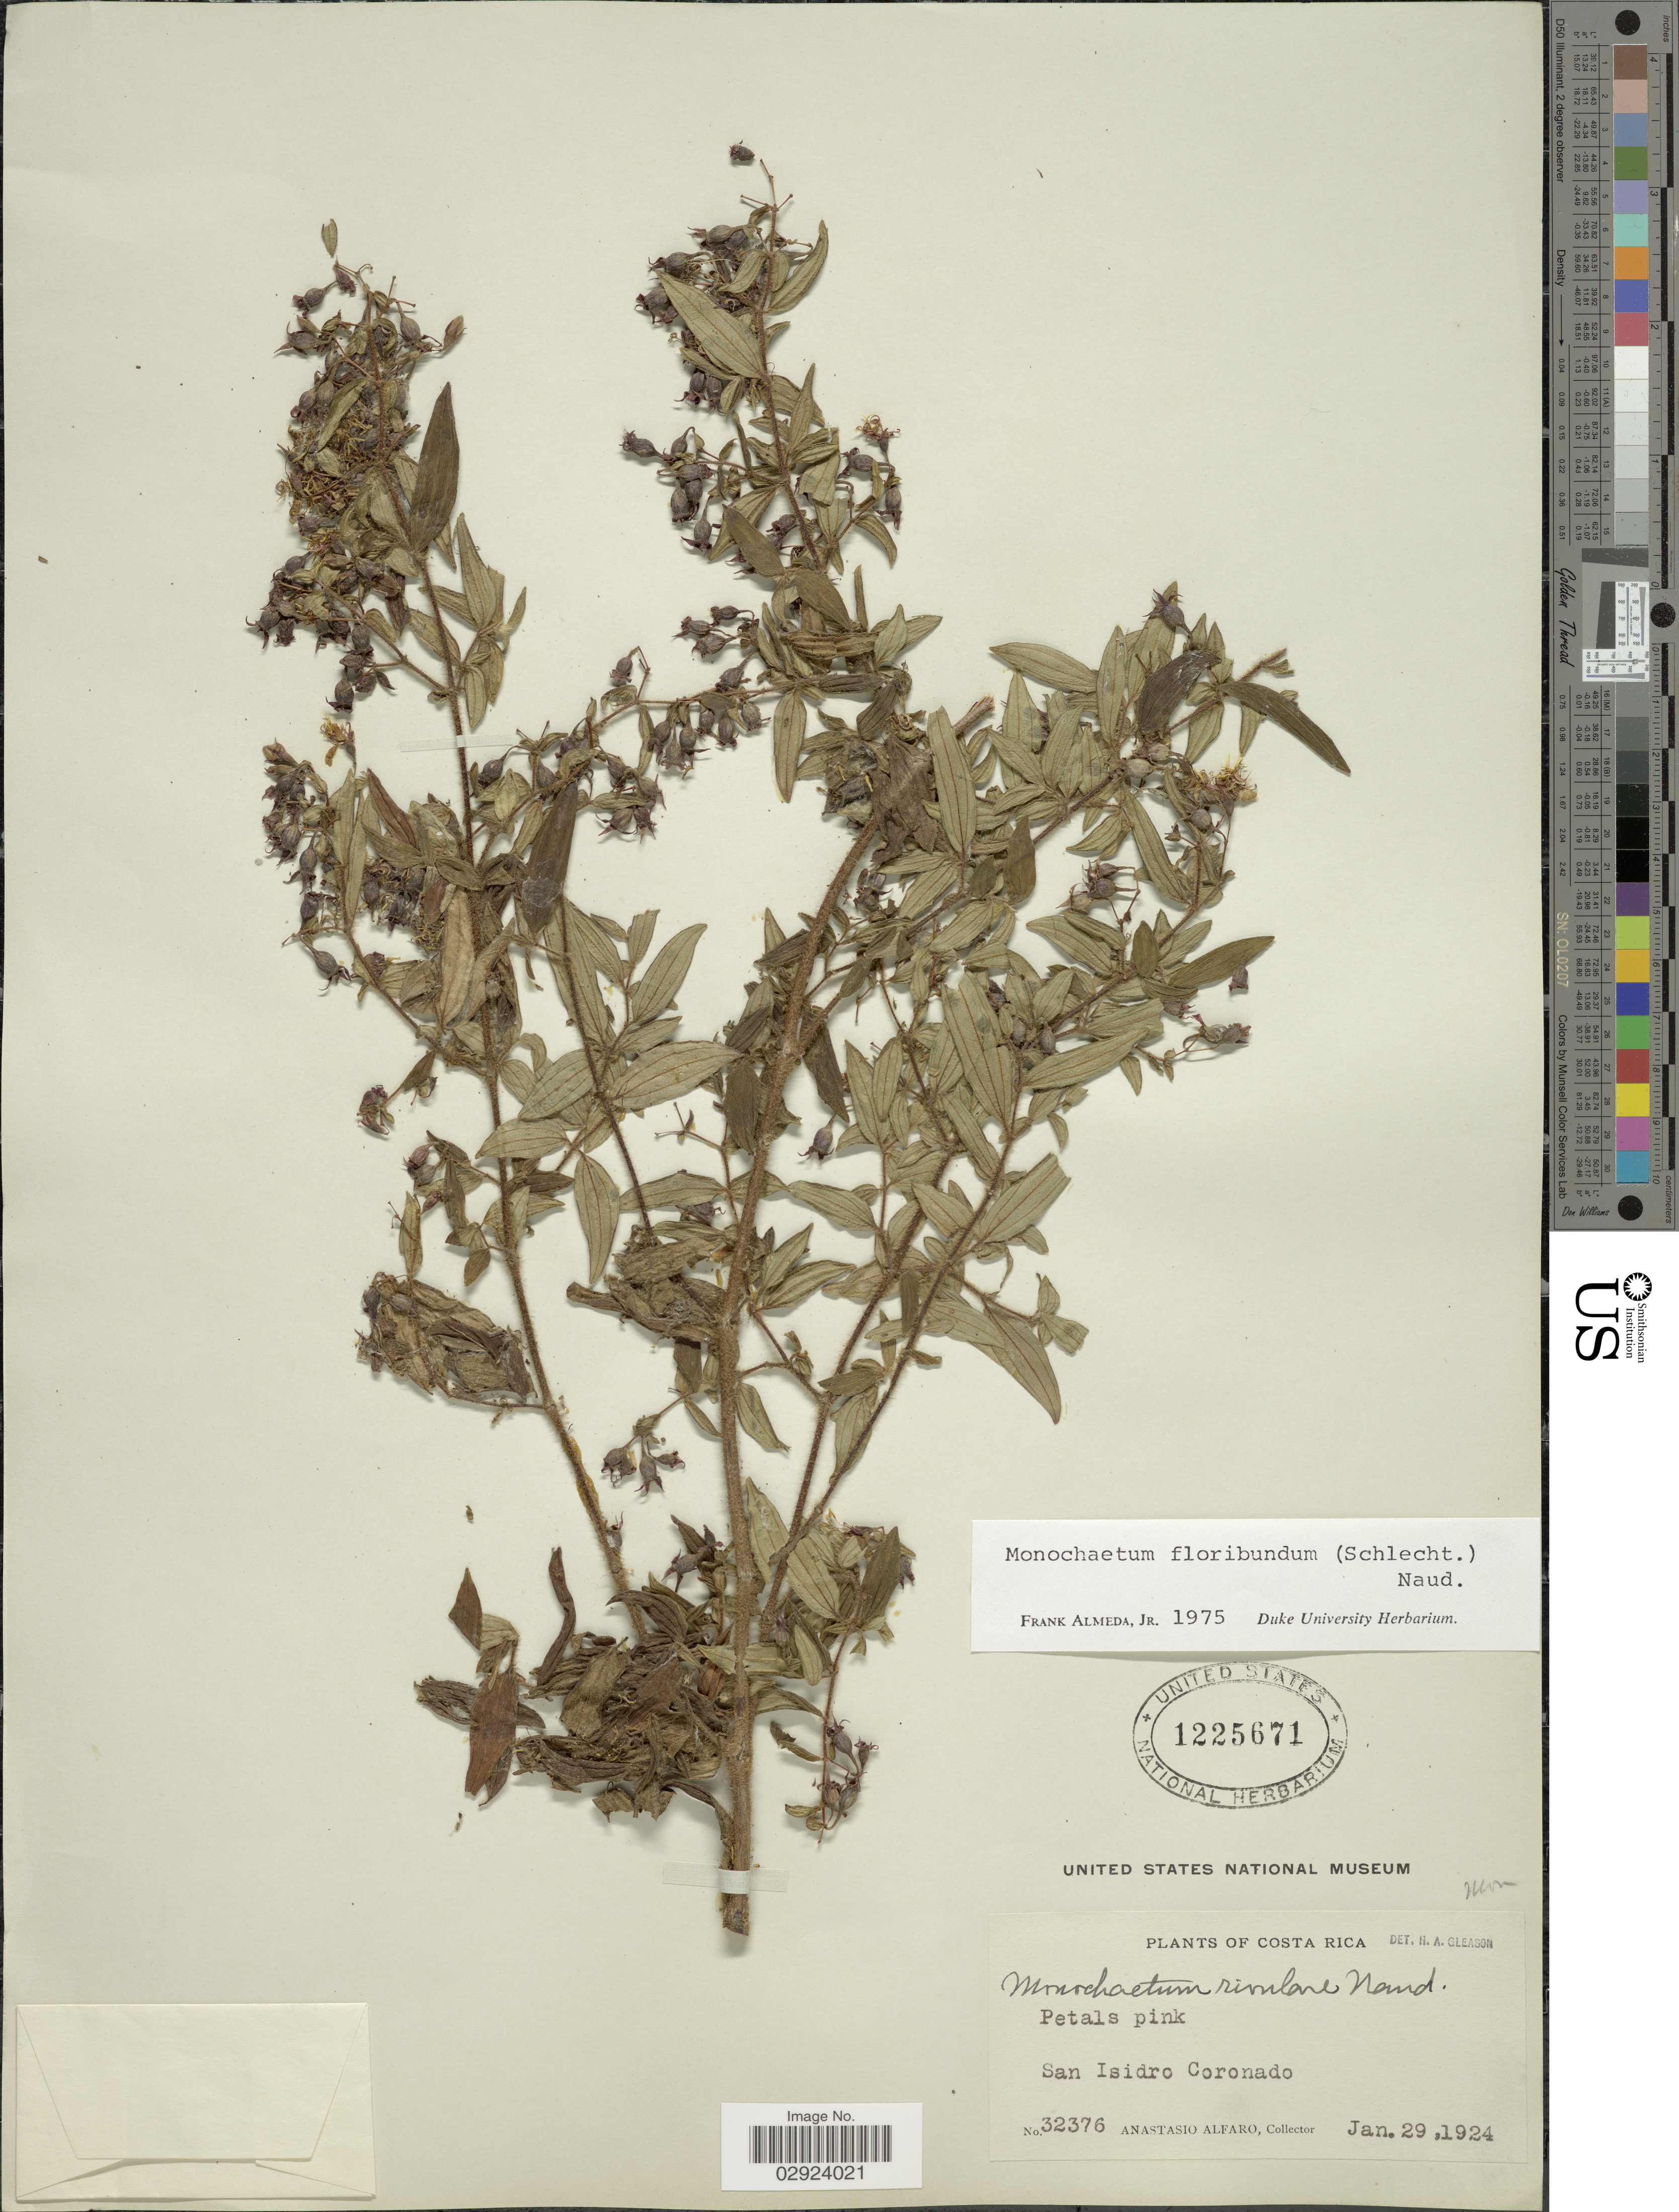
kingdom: Plantae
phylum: Tracheophyta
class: Magnoliopsida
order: Myrtales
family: Melastomataceae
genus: Monochaetum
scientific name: Monochaetum floribundum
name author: (Schltdl.) Naudin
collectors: A. Alfaro Gonzalez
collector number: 32376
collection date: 1924-01-29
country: Costa Rica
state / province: San José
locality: San Isidro Coronado.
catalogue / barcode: US 1225671